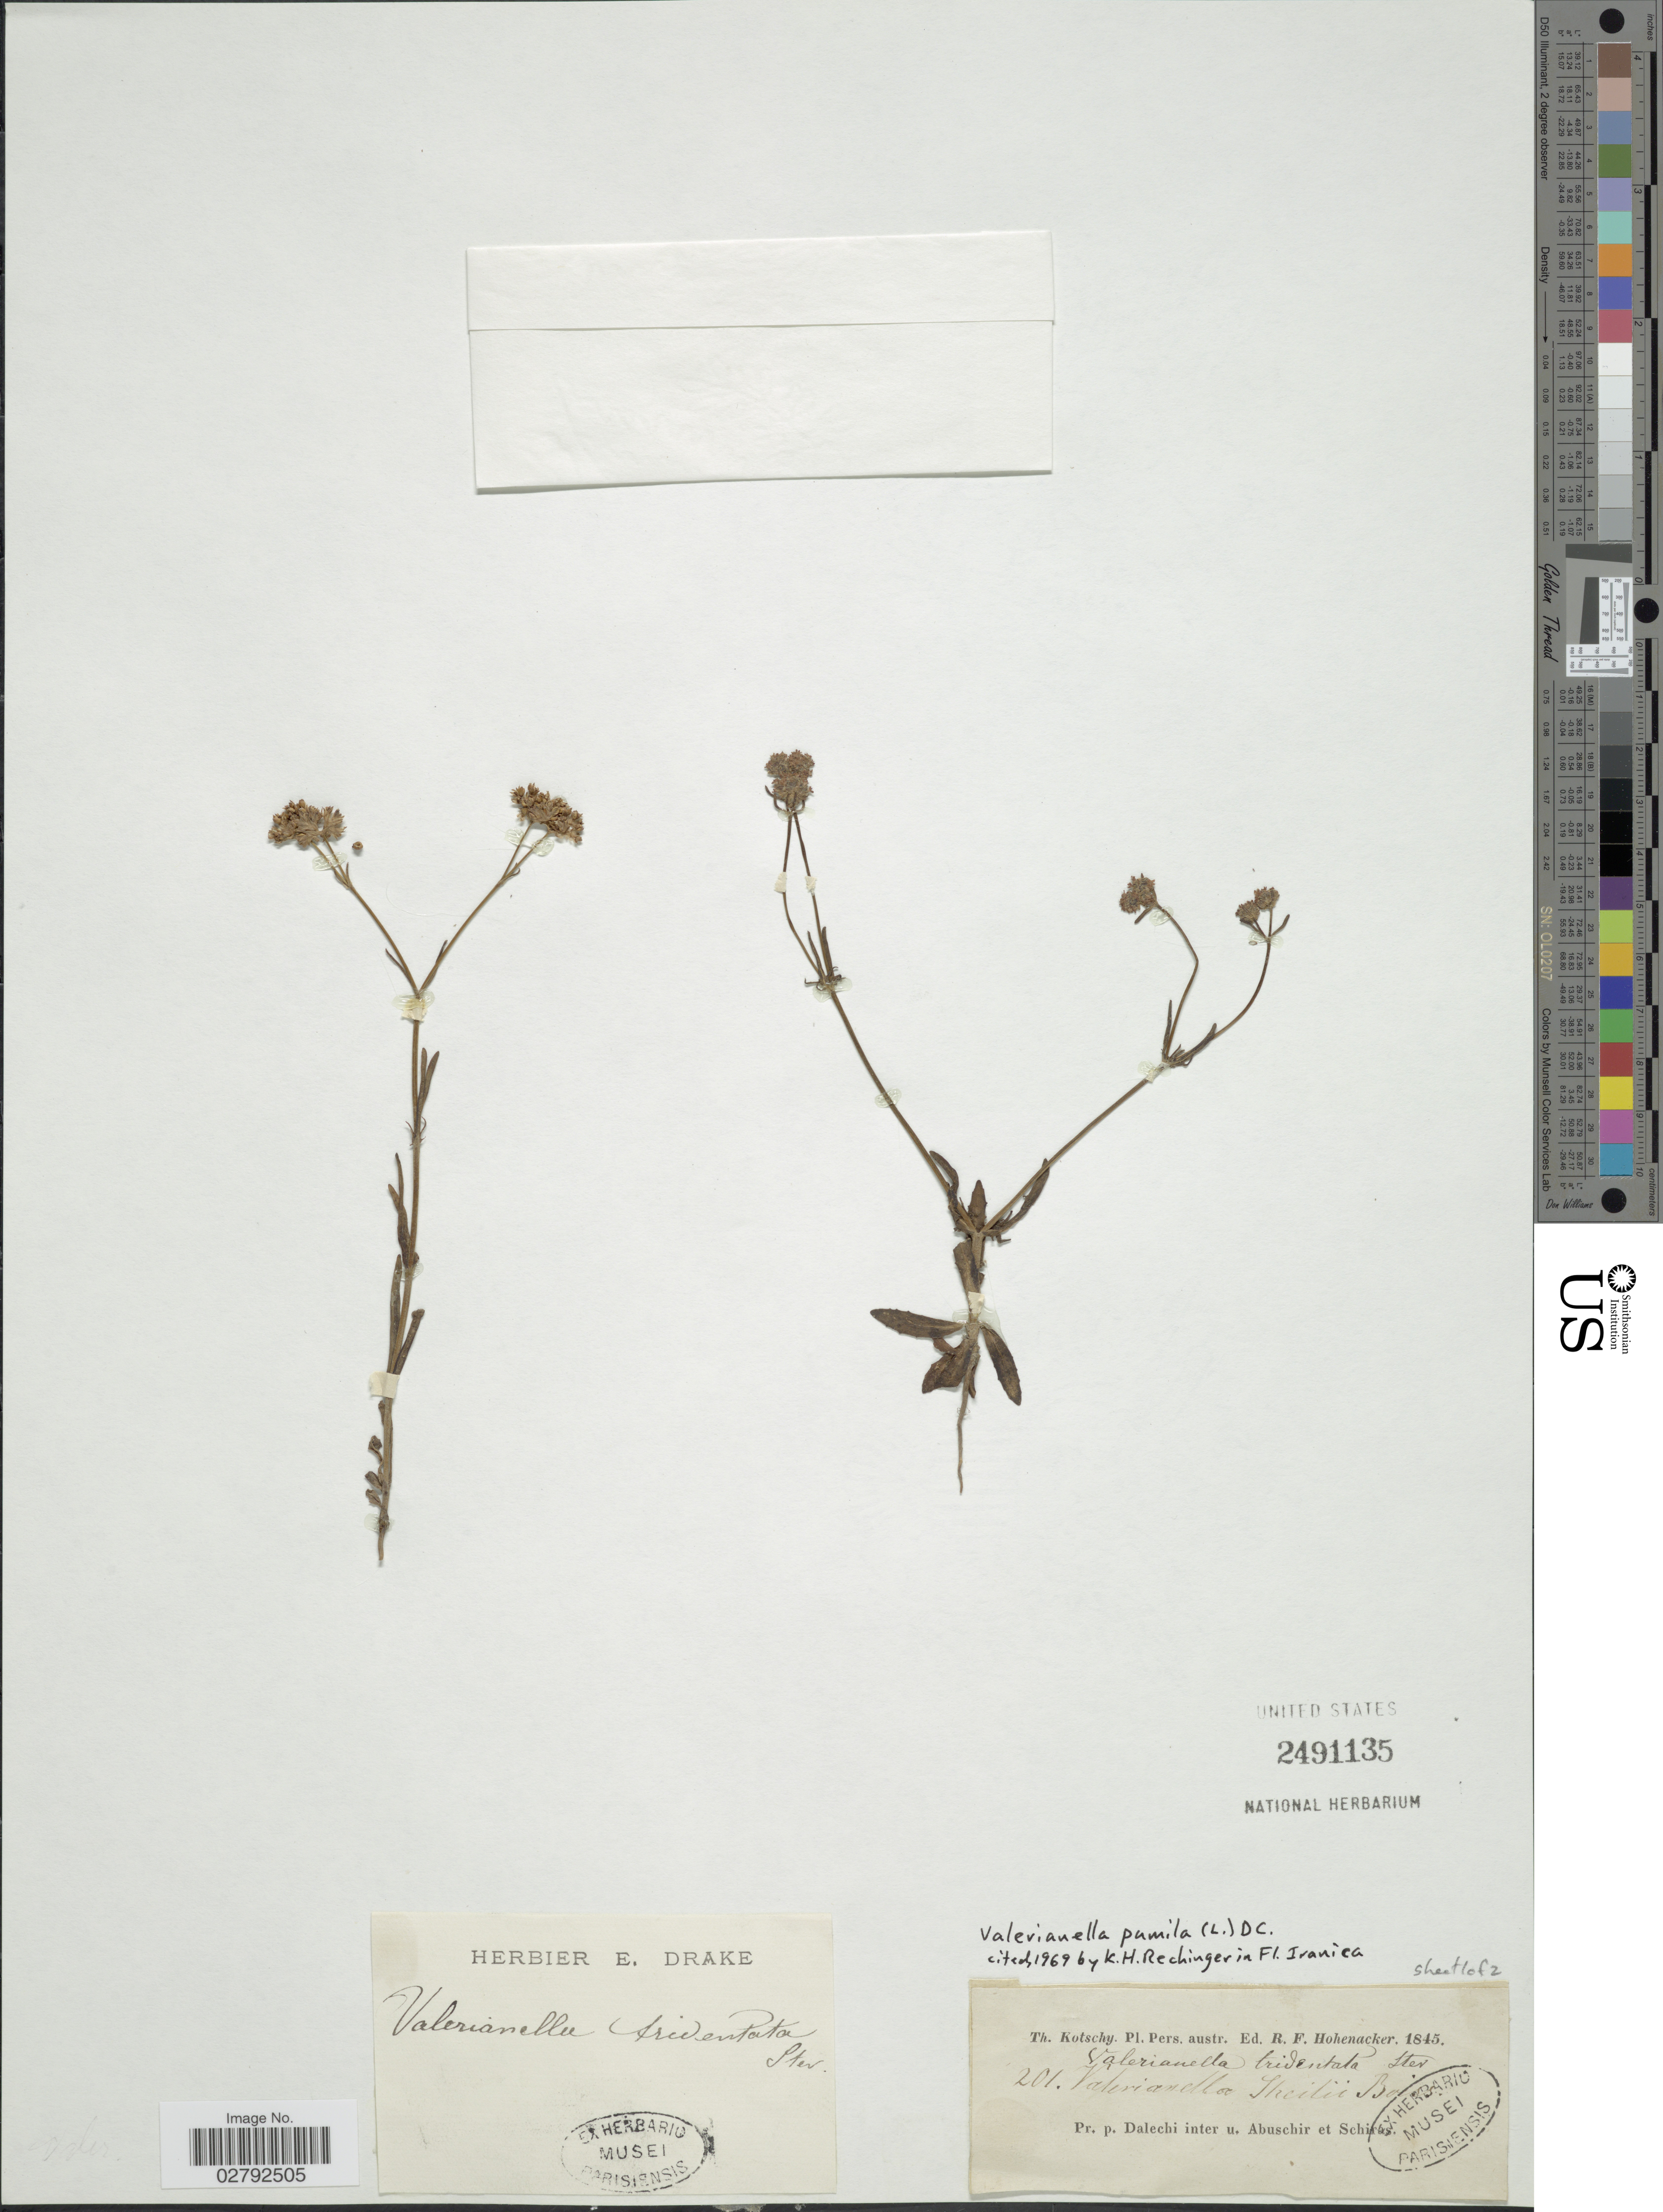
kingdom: Plantae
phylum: Tracheophyta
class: Magnoliopsida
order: Dipsacales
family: Caprifoliaceae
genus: Valerianella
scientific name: Valerianella pumila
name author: (L.) DC.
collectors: K. G. Kotschy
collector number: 201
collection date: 1845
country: Iran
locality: Prope pagum Dalechi inter Abuschir et Schiras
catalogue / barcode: US 2491135